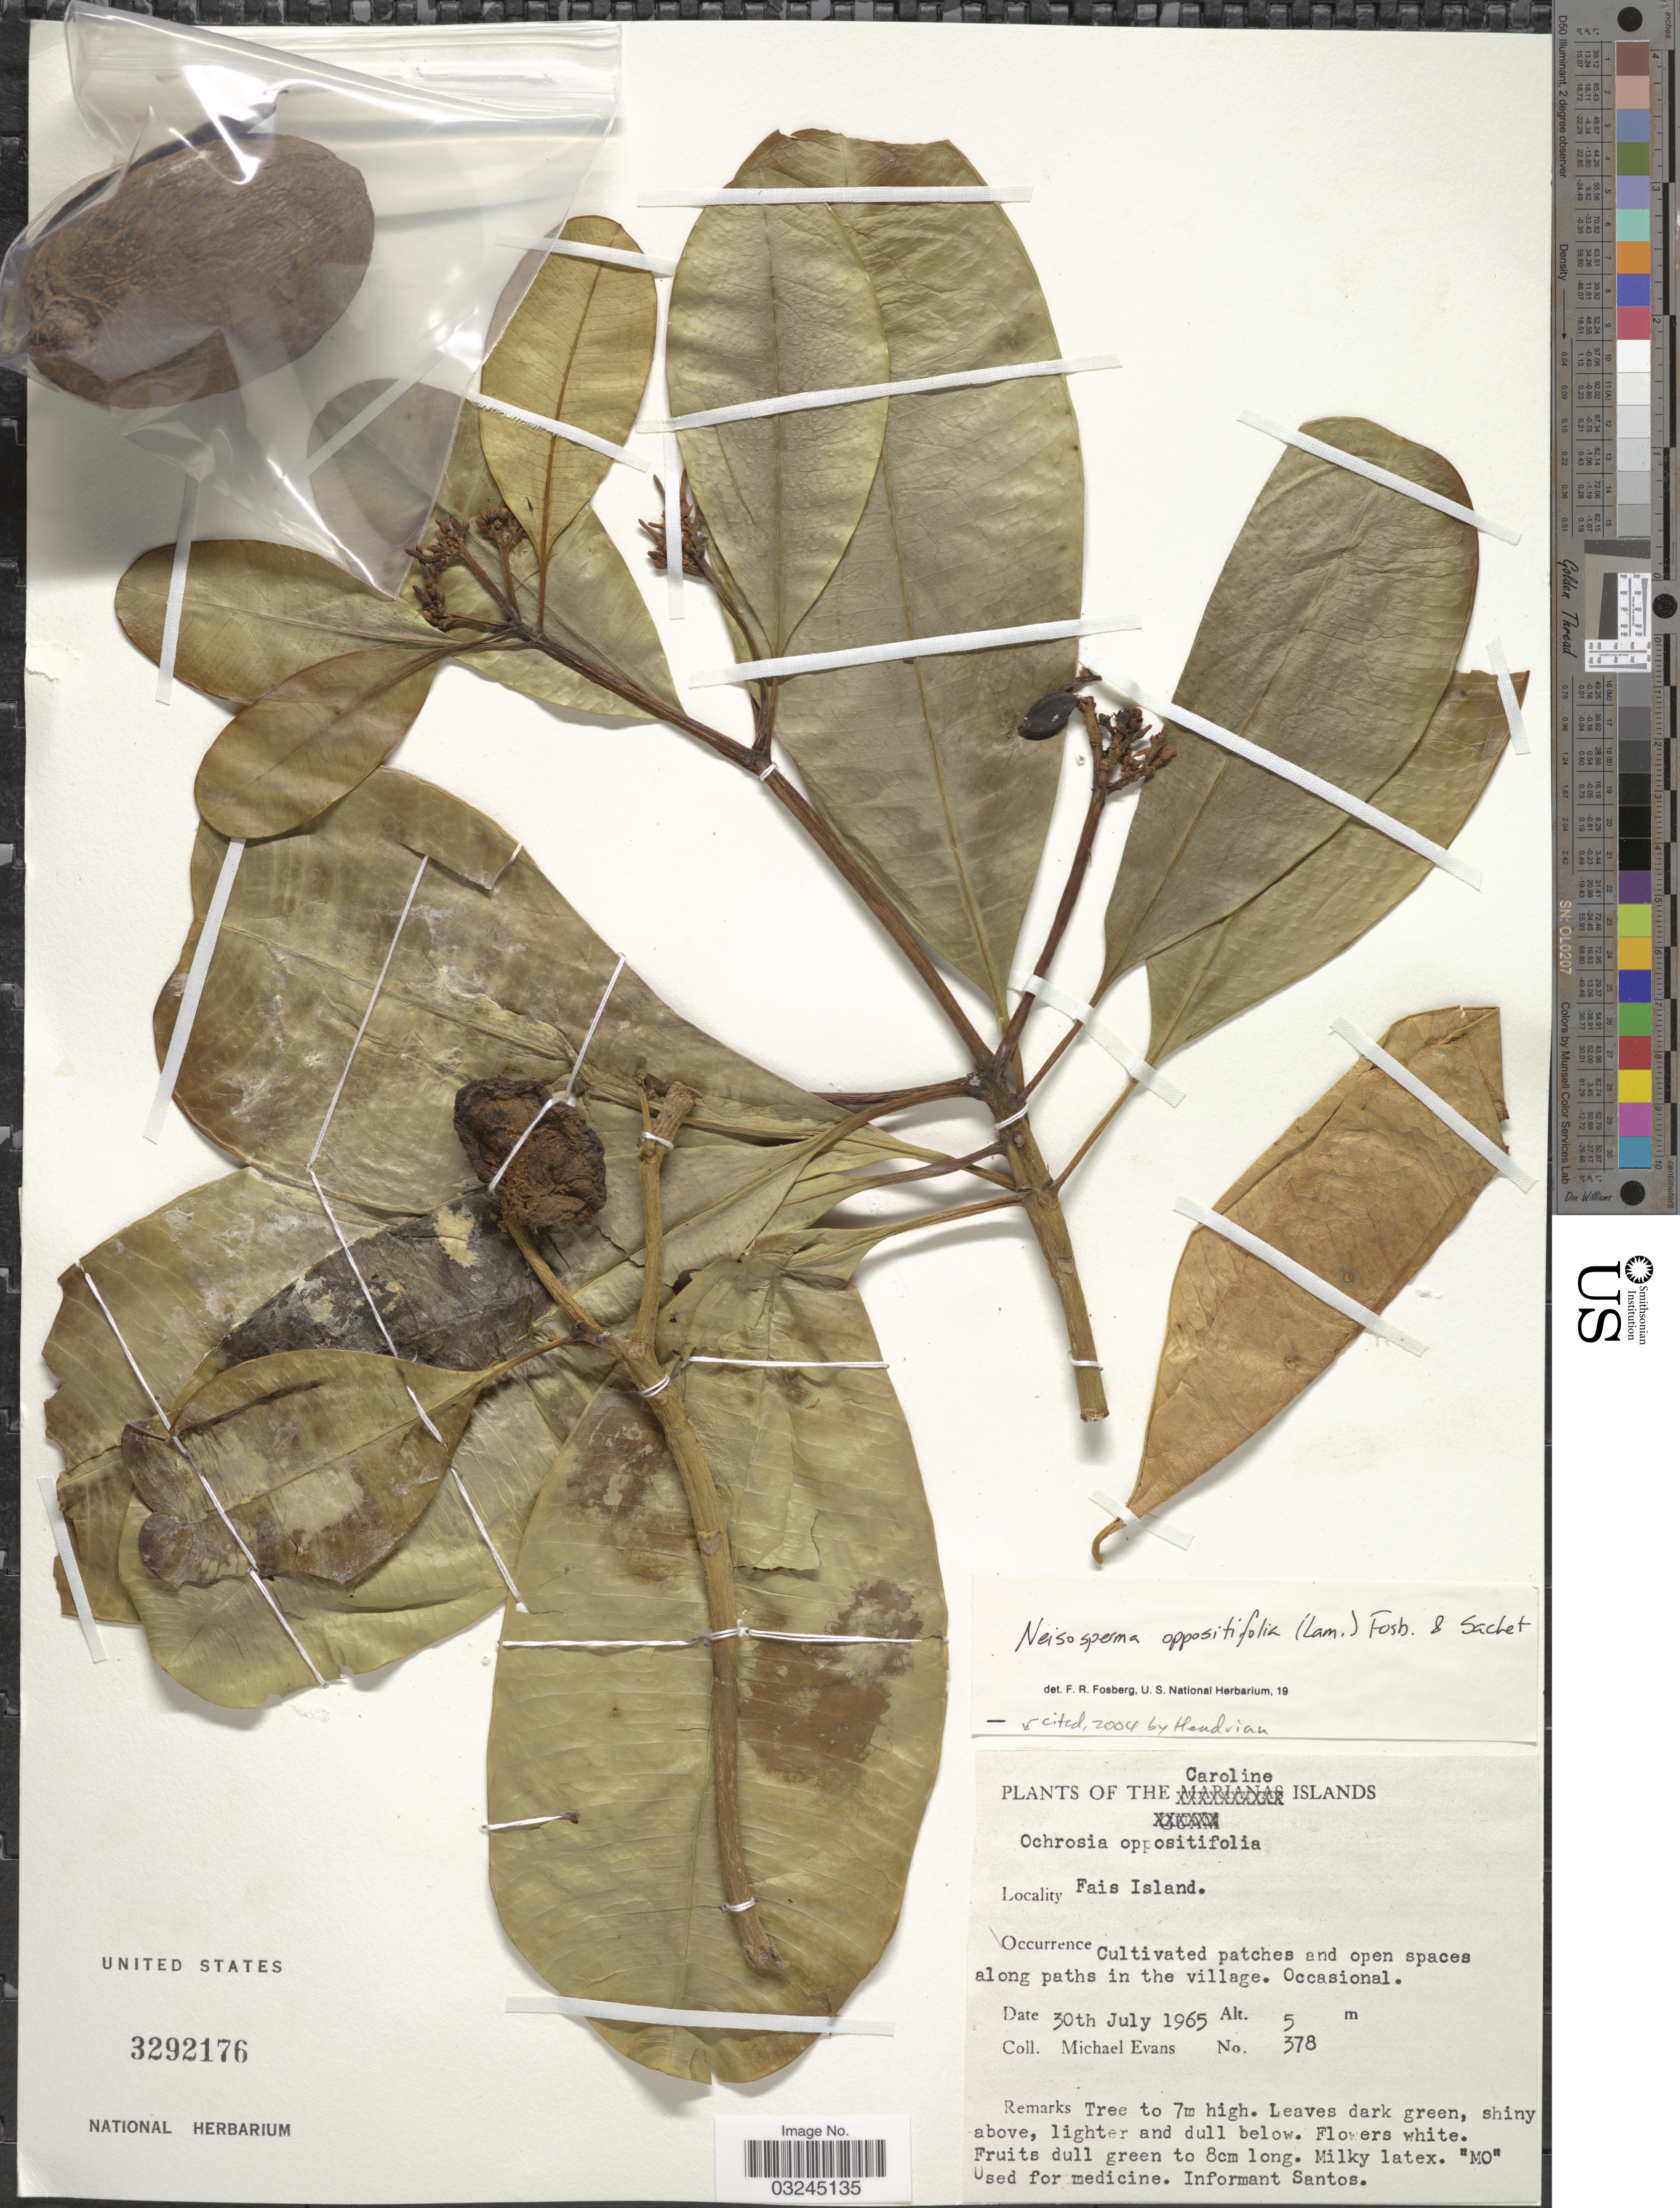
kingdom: Plantae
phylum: Tracheophyta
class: Magnoliopsida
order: Gentianales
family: Apocynaceae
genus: Ochrosia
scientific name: Ochrosia oppositifolia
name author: (Lam.) K. Schum.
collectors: M. Evans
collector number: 378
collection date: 1965-07-30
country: Micronesia, Federated States of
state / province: Yap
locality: The Caroline Islands. Fais Island.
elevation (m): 5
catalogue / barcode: US 3292176